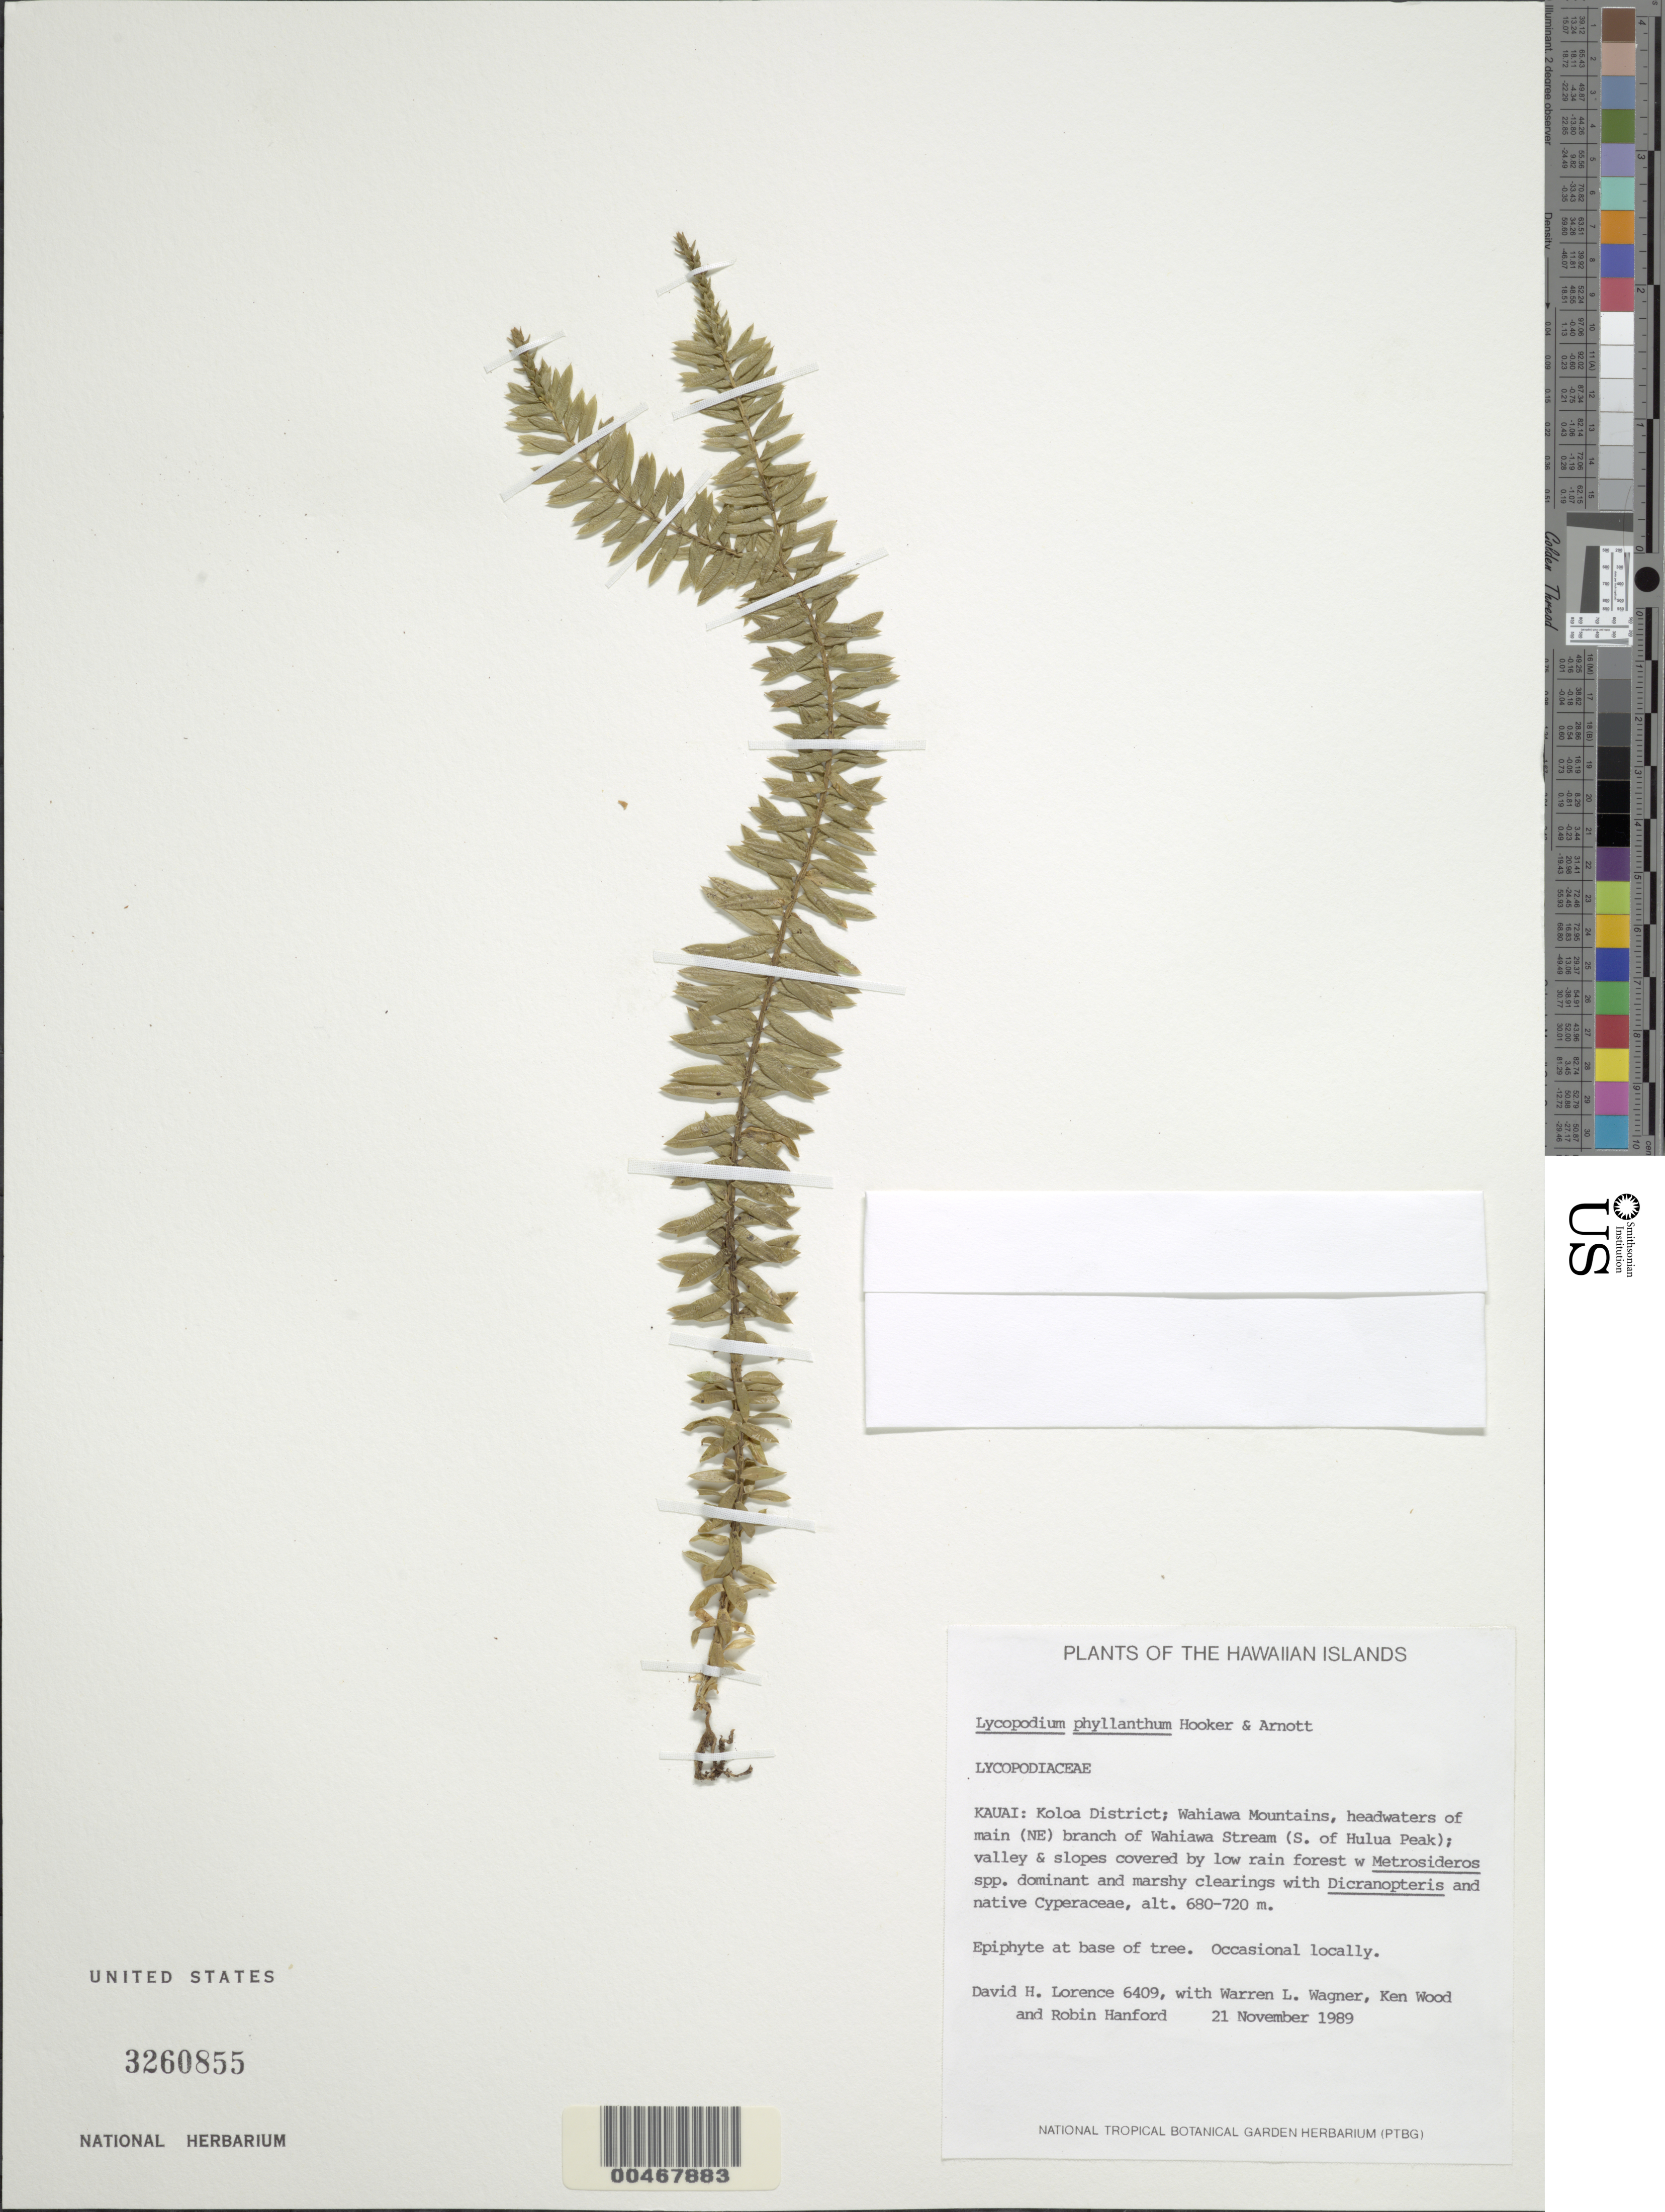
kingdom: Plantae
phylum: Tracheophyta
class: Lycopodiopsida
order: Lycopodiales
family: Lycopodiaceae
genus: Phlegmariurus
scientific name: Phlegmariurus phyllanthus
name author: (Hook. & Arn.) R.D. Dixit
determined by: Field, A. R.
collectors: D. Lorence, W. L. Wagner, K. Wood & R. Hanford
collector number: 6409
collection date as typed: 21 Nov 1989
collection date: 1989-11-21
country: United States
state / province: Hawaii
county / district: Kauai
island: Kaua'i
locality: Koloa Dist., Wahiawa Mts., hdwtrs. of main (NE) branch of Wahiawa Stream (S of Hulua Peak)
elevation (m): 680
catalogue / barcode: US 3260855